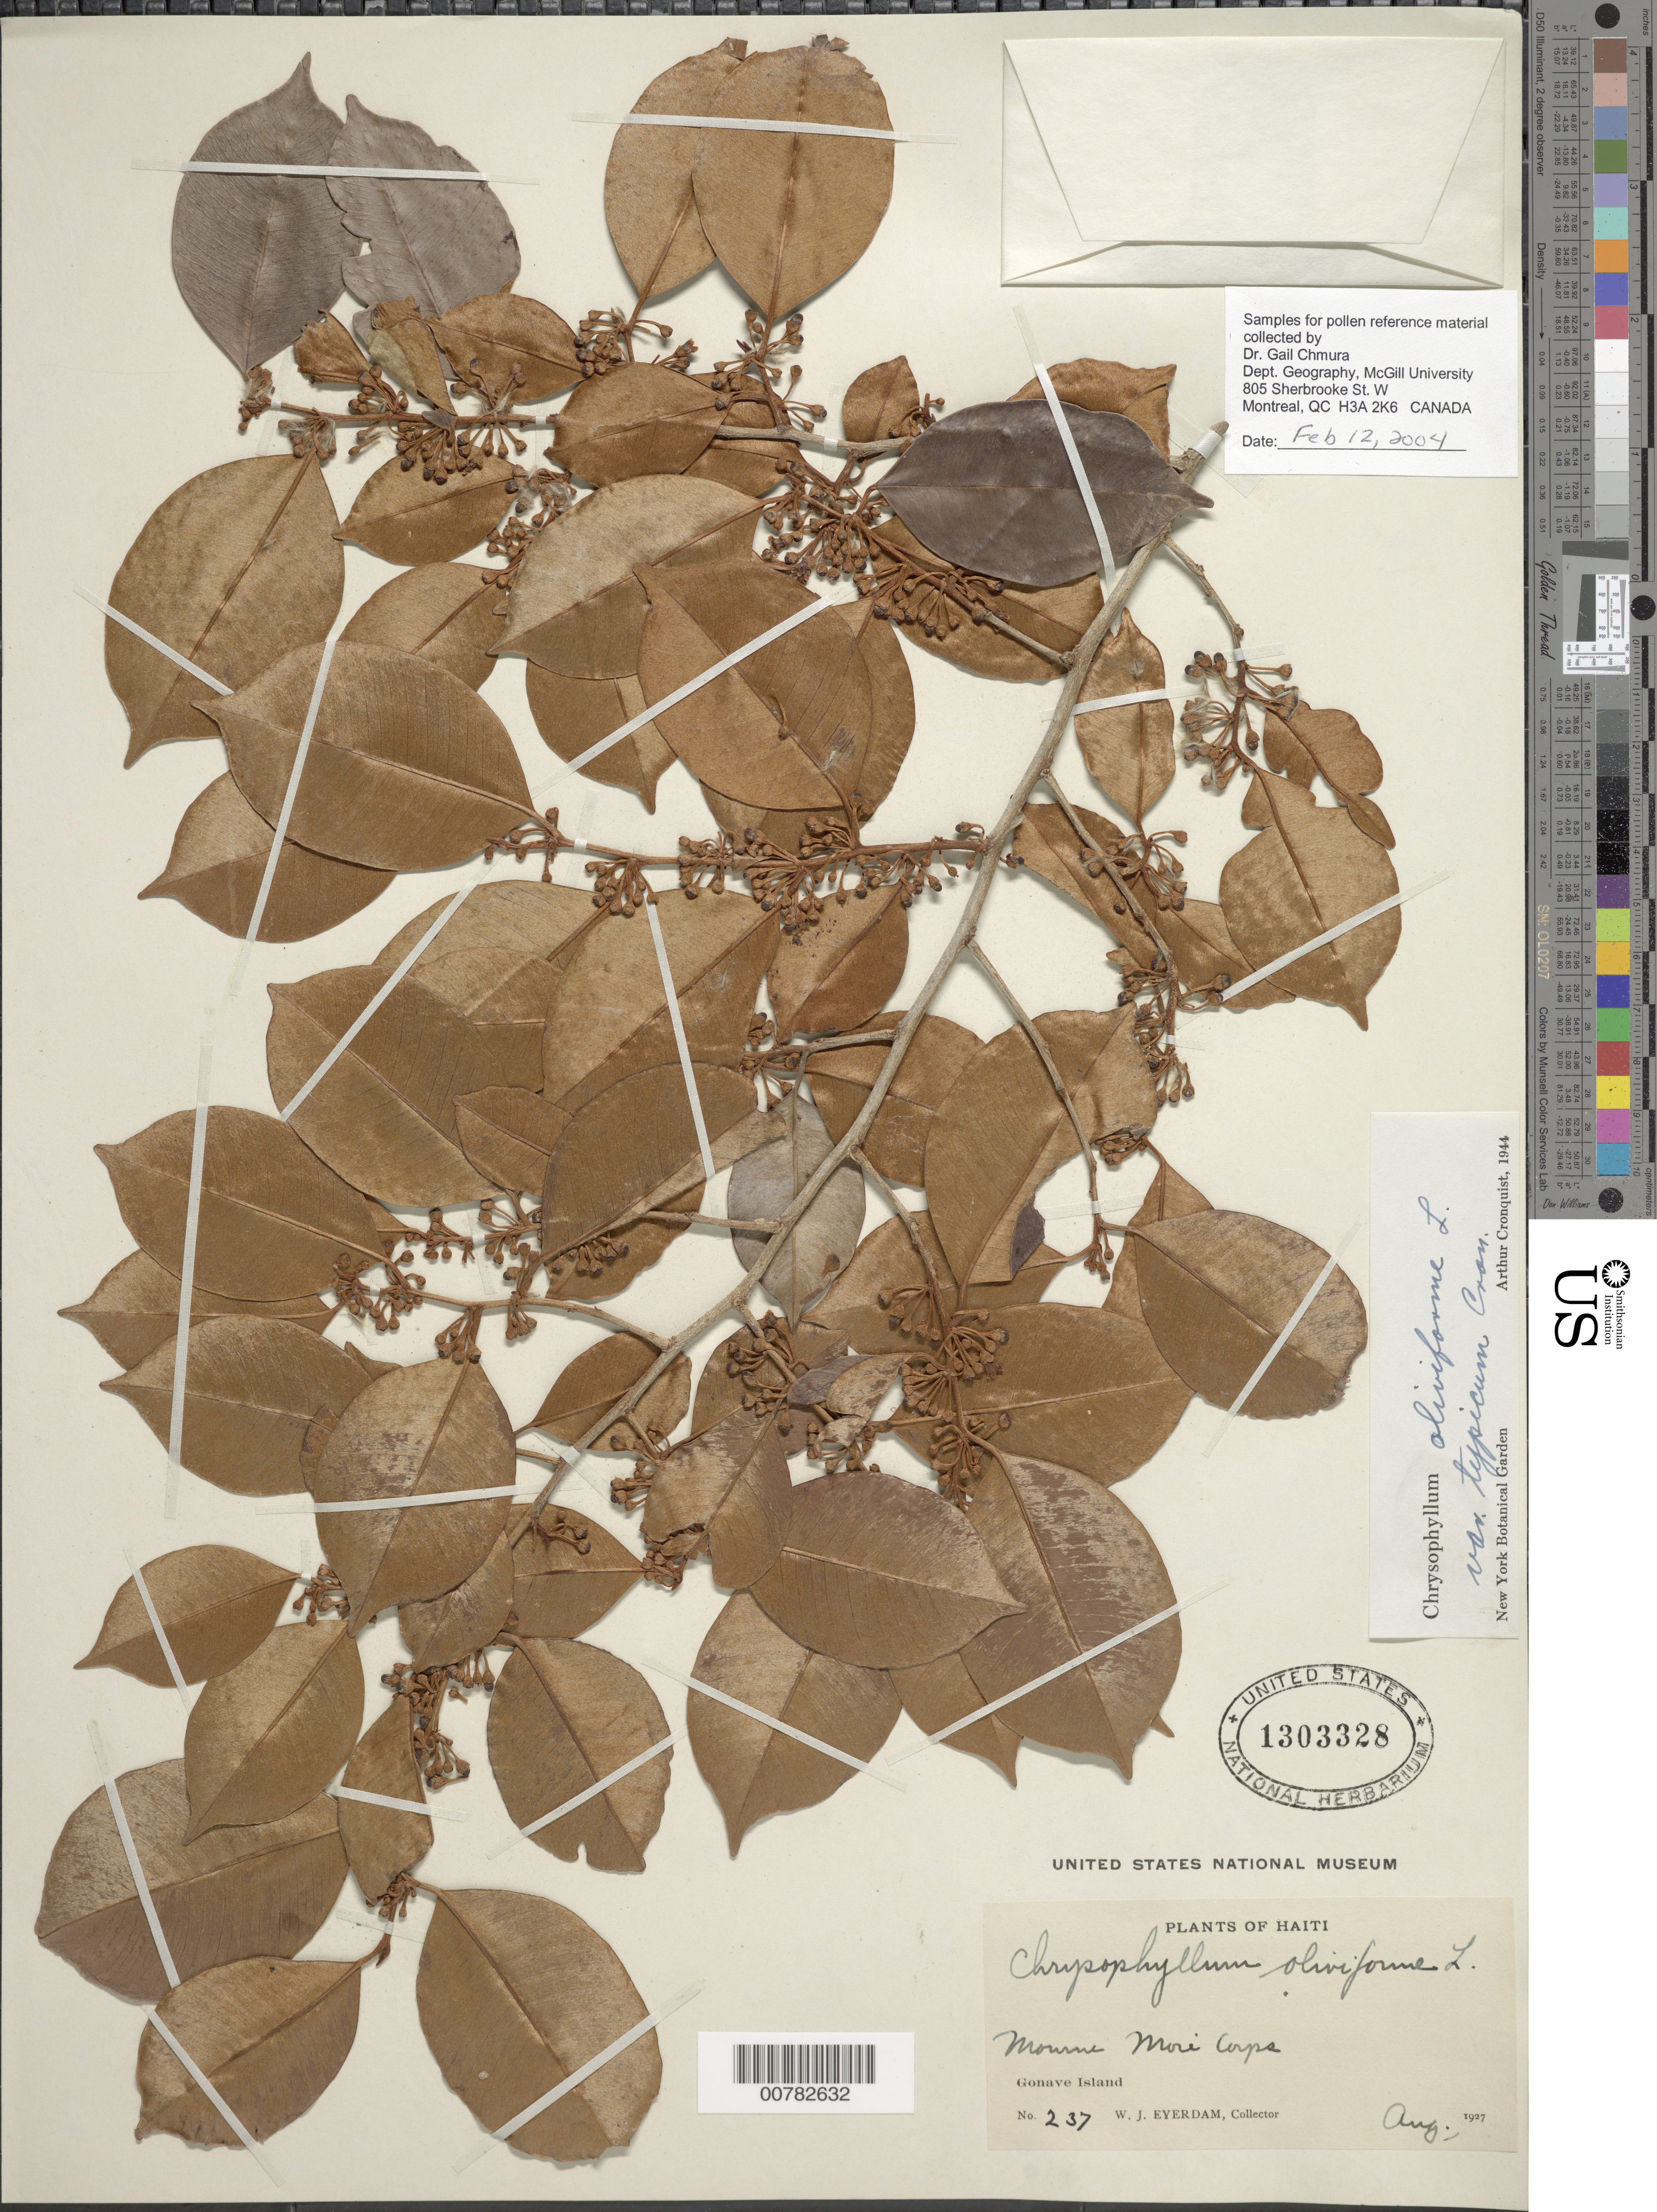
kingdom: Plantae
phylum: Tracheophyta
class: Magnoliopsida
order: Ericales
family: Sapotaceae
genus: Chrysophyllum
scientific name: Chrysophyllum oliviforme subsp. oliviforme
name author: L.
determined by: Cronquist, A. J.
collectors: W. J. Eyerdam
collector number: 237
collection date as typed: Aug 1927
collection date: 1927-08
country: Haiti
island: Hispaniola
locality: Gonave Island, Mourne Moré Corps.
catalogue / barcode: US 1303328